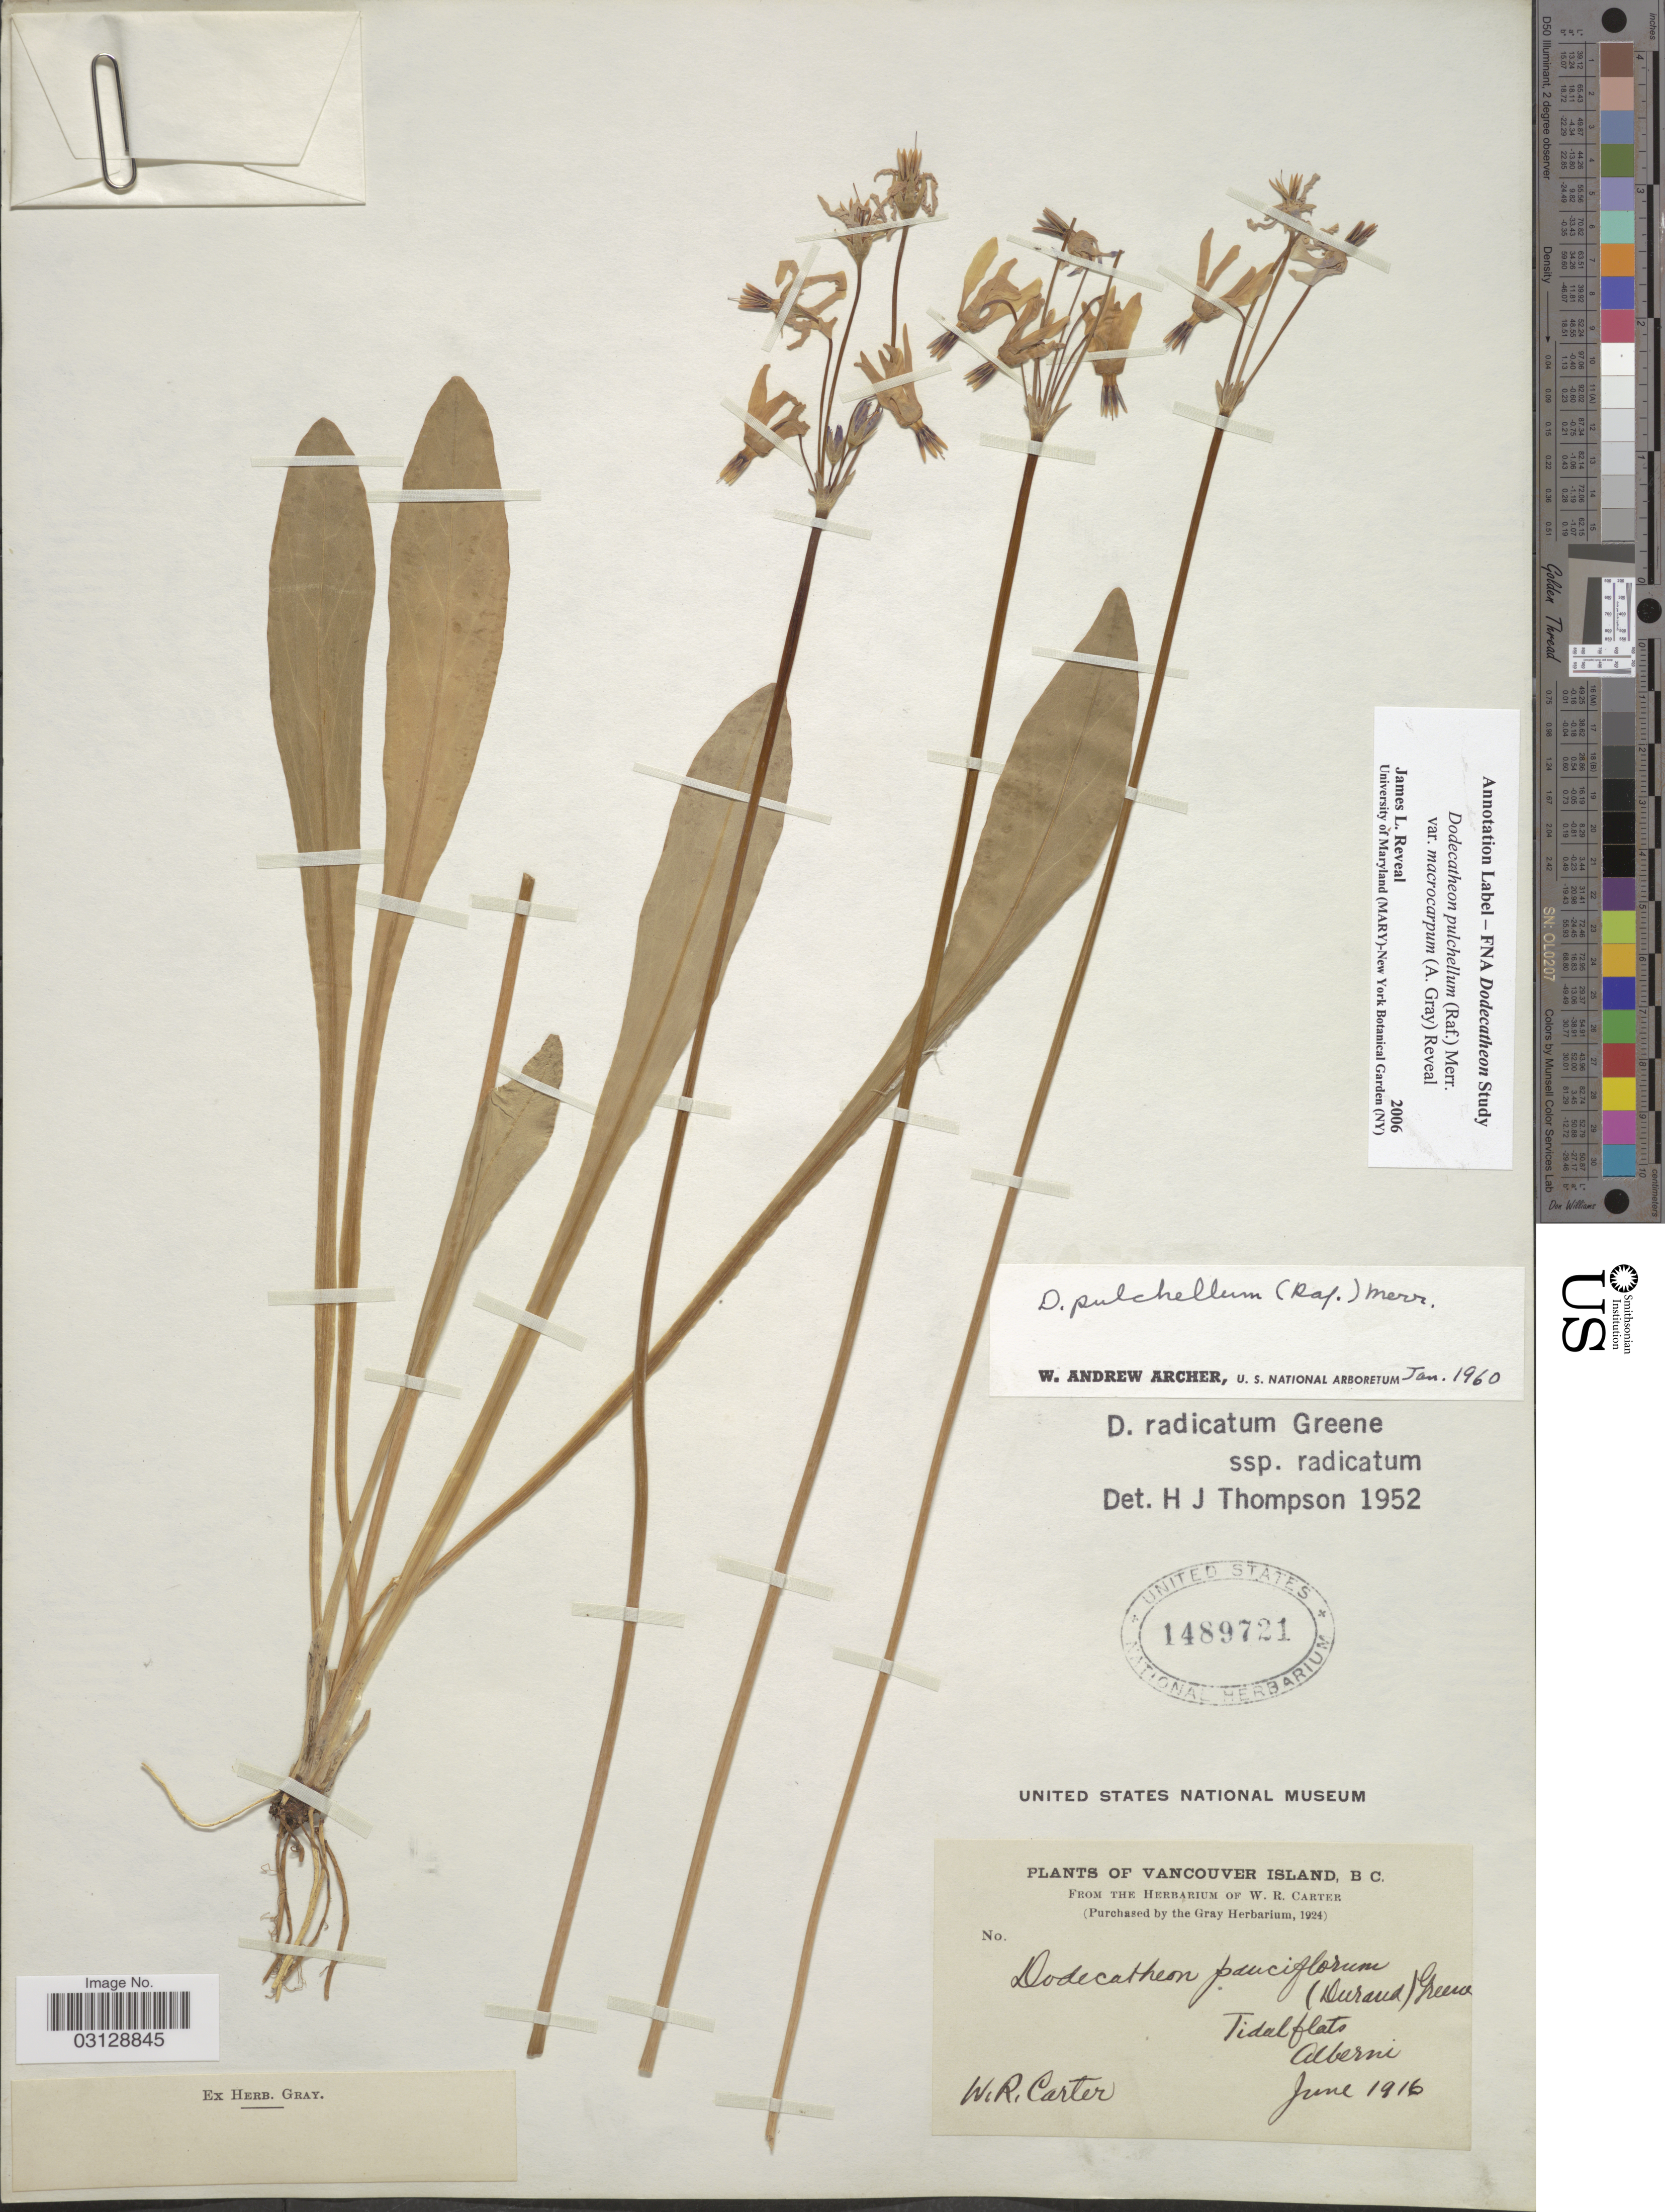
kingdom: Plantae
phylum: Tracheophyta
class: Magnoliopsida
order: Ericales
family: Primulaceae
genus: Dodecatheon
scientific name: Dodecatheon pulchellum var. macrocarpum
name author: (A. Gray) Reveal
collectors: W. R. Carter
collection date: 1916-06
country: Canada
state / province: British Columbia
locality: Vancouver Island, B. C. Tidal flats. Alberni.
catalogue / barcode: US 1489721